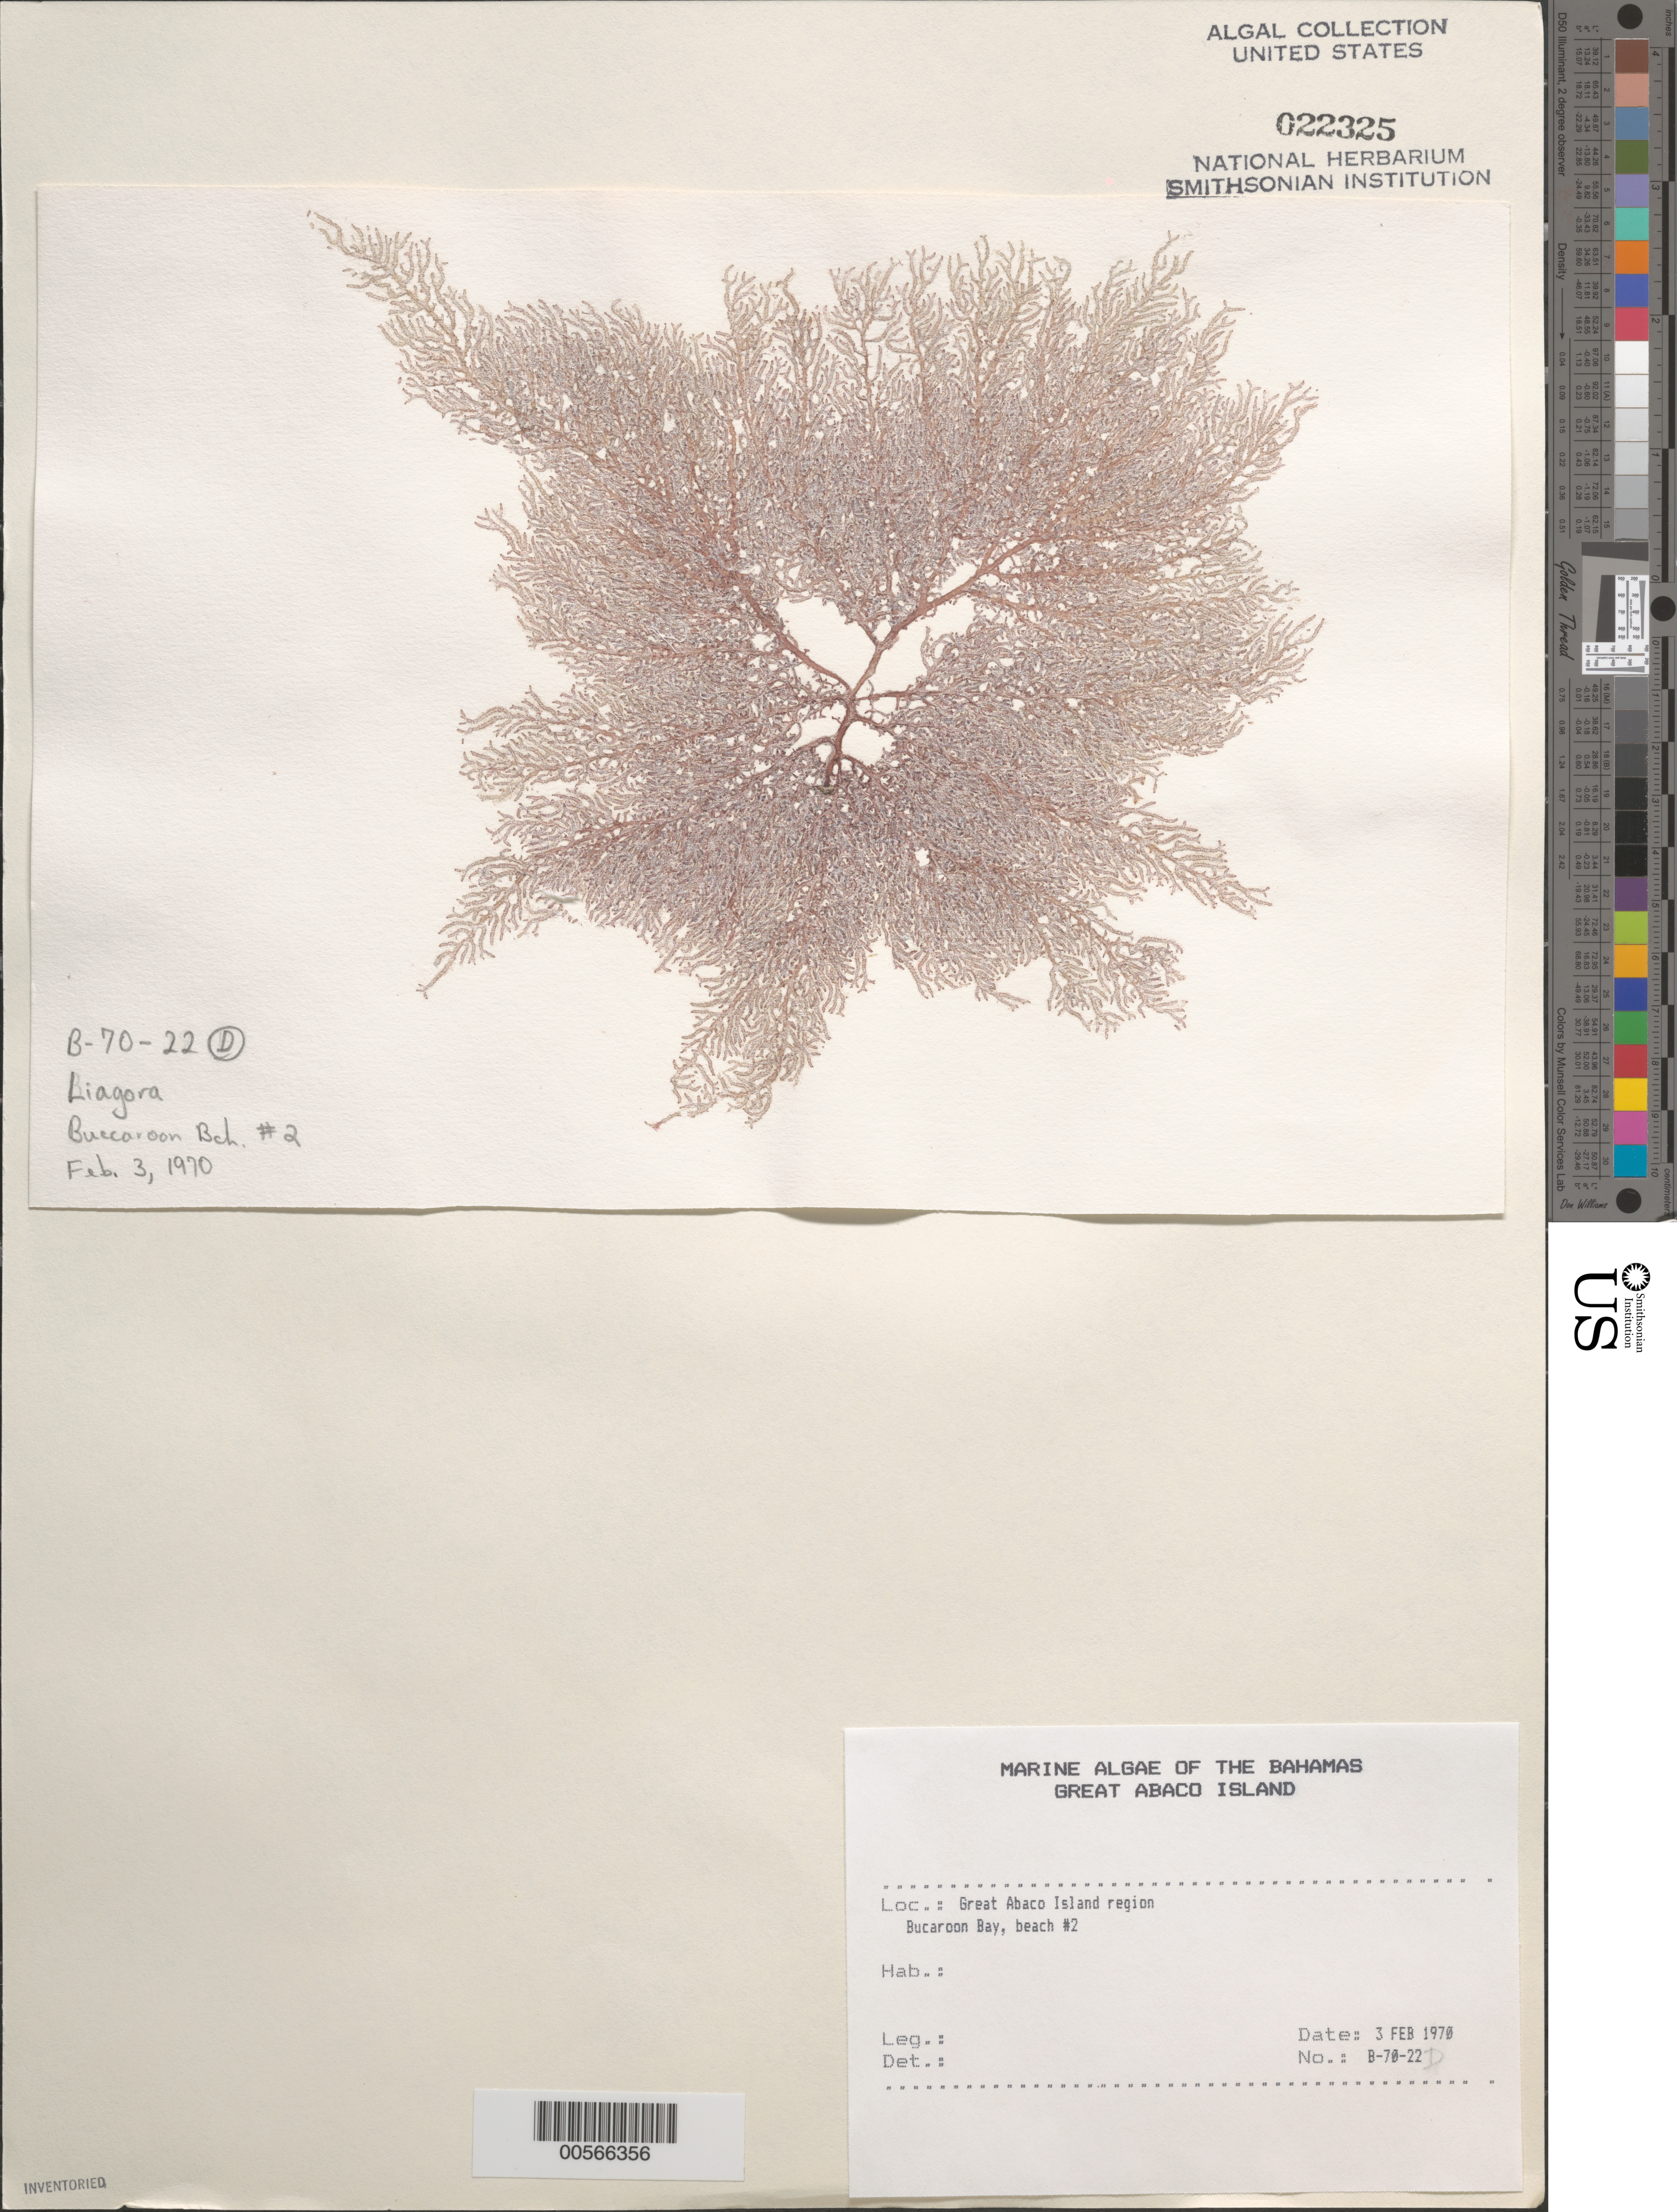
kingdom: Plantae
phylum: Rhodophyta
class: Florideophyceae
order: Nemaliales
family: Liagoraceae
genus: Liagora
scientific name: Liagora sp.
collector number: B-70-22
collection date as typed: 03 Feb 1970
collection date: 1970-02-03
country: Bahamas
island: Great Abaco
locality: Buckaroon Bay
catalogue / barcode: US 22325